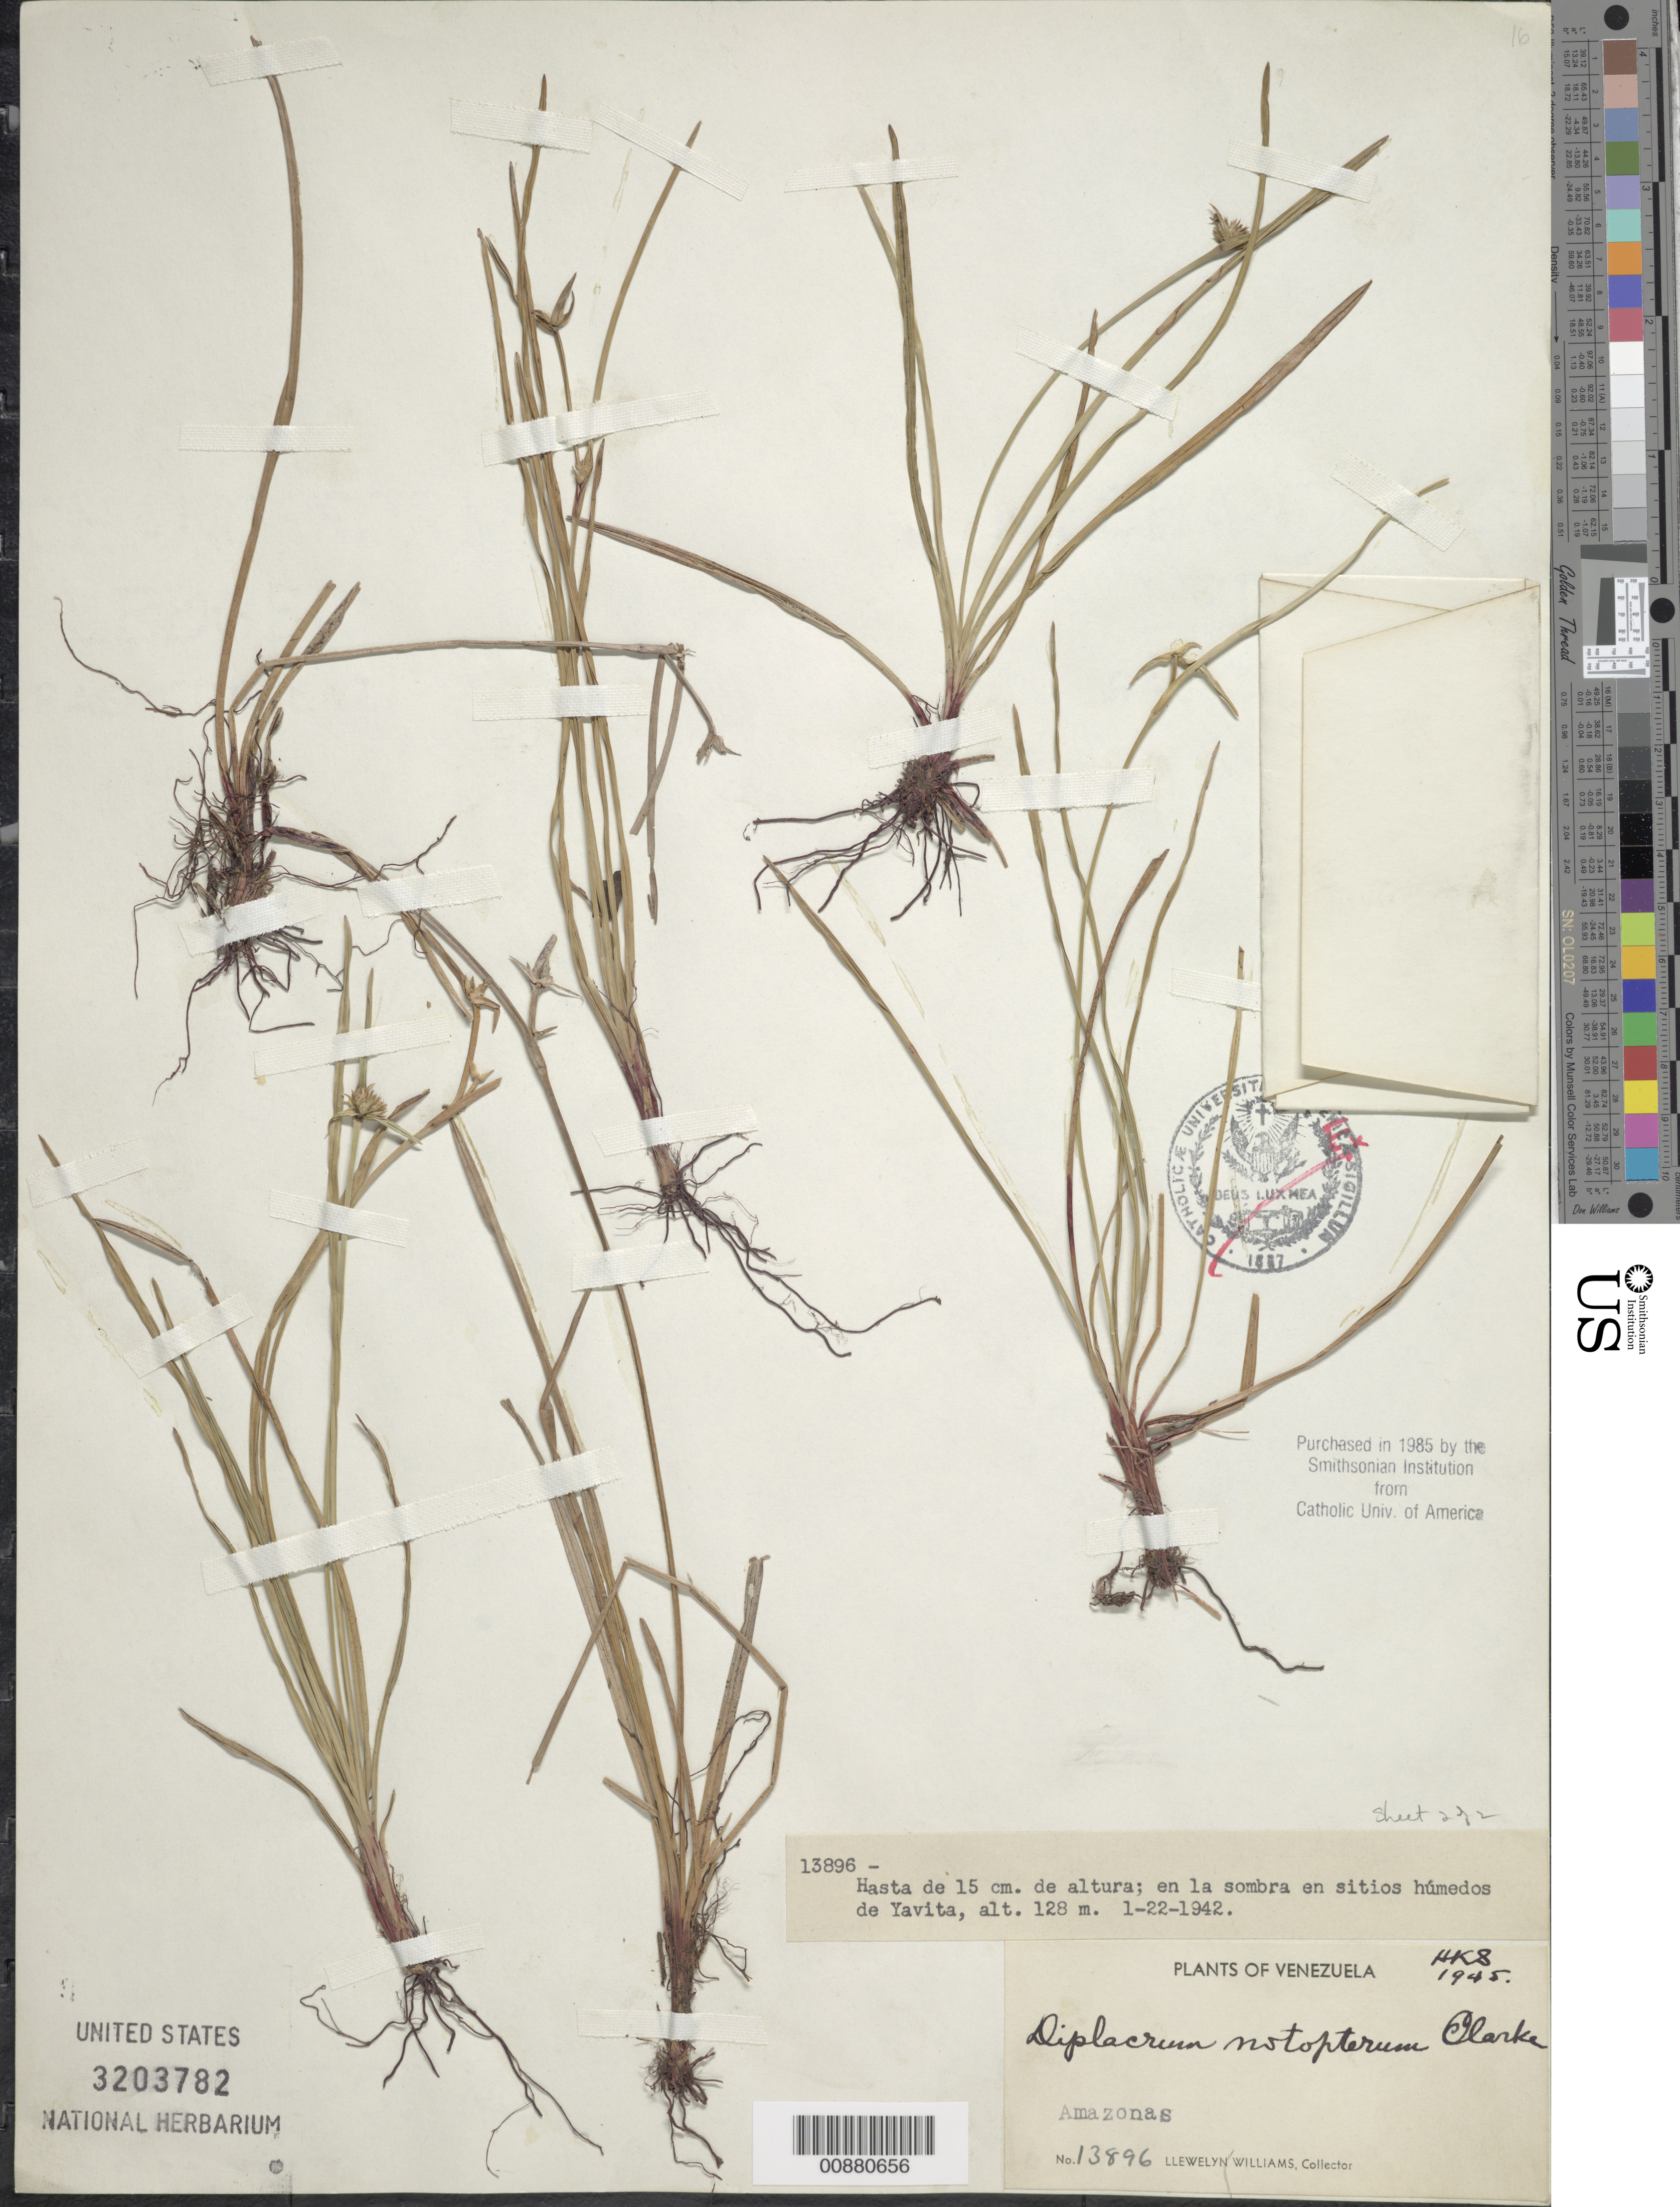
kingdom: Plantae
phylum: Tracheophyta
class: Liliopsida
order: Poales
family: Cyperaceae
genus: Diplacrum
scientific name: Diplacrum capitatum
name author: (Willd.) Boeckeler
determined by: Strong, Mark T., (BOT), Smithsonian Institution - National Museum of Natural History (UNITED STATES)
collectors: Ll. Williams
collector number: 13896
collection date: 1942-01-22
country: Venezuela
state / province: Amazonas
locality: En la sombra en sitios humedos de Yavita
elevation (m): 128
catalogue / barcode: US 3203782